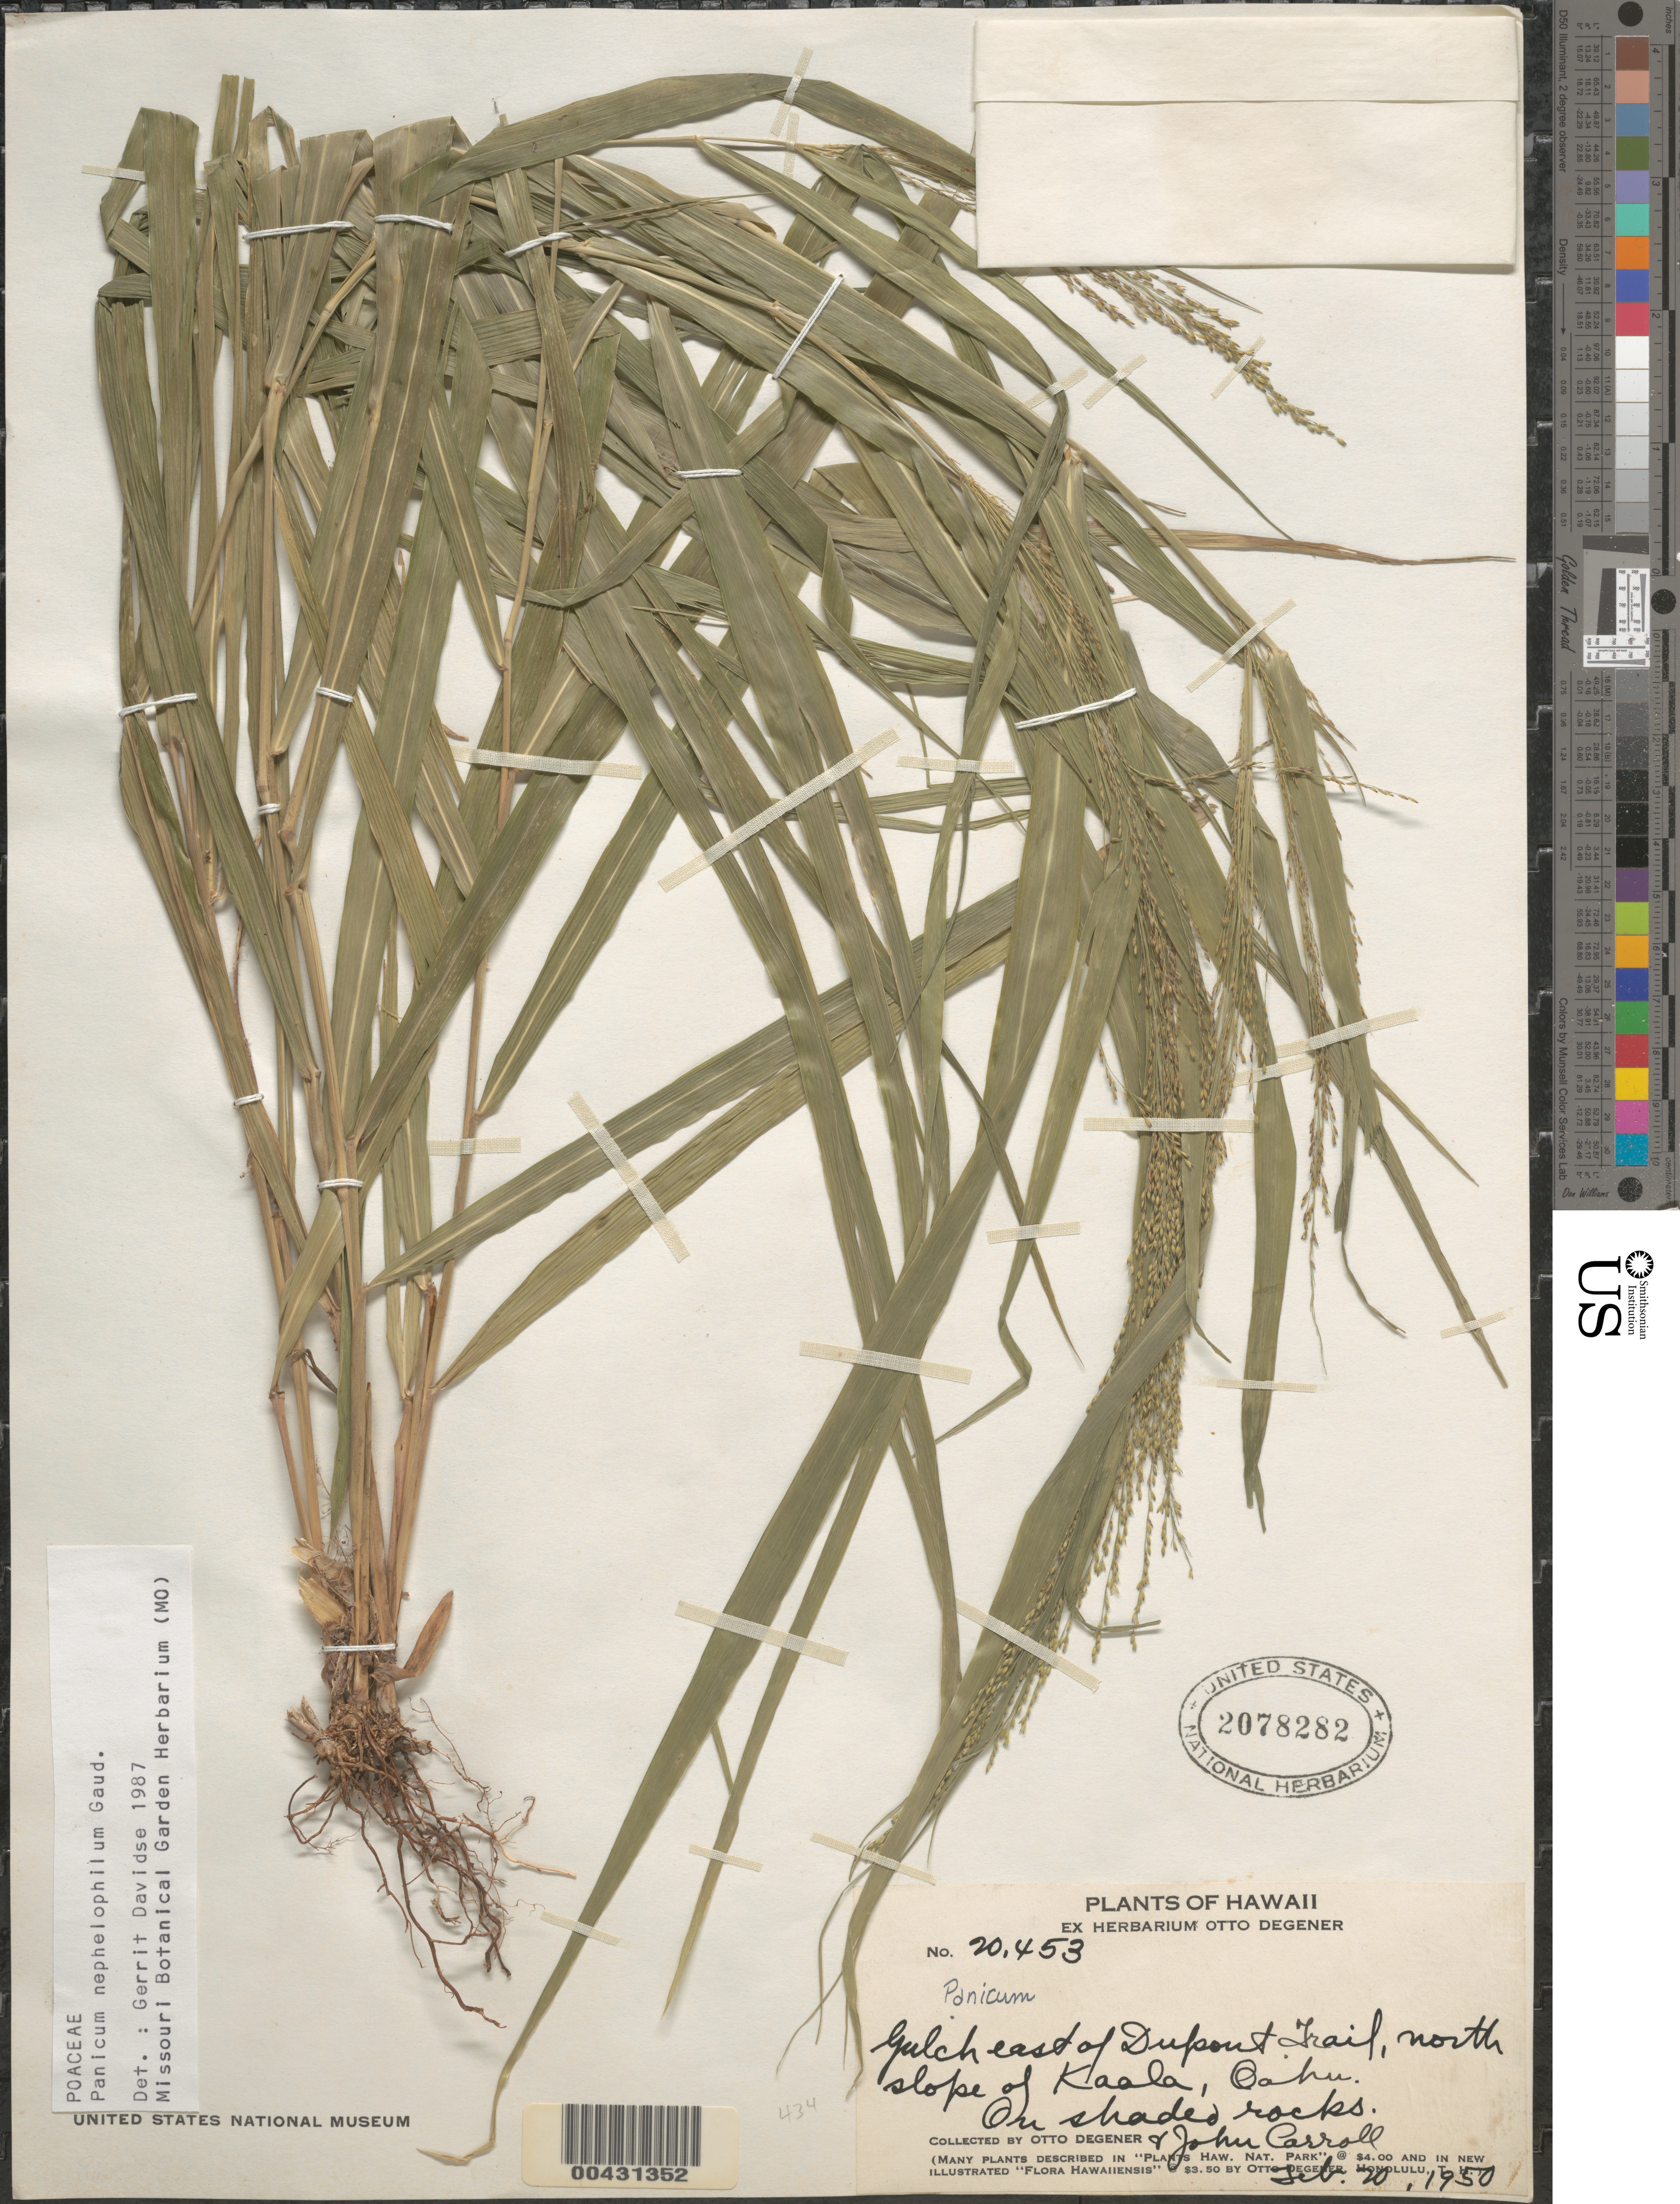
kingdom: Plantae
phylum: Tracheophyta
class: Liliopsida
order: Poales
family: Poaceae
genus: Panicum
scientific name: Panicum nephelophilum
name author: Gaudich.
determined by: Davidse, Gerrit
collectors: O. Degener & J. Carroll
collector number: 20453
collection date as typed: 20 Feb 1950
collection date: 1950-02-20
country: United States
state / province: Hawaii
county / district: Honolulu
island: Oahu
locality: Gulch E of Dupont Trail, N slope of Kaala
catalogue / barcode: US 2078282